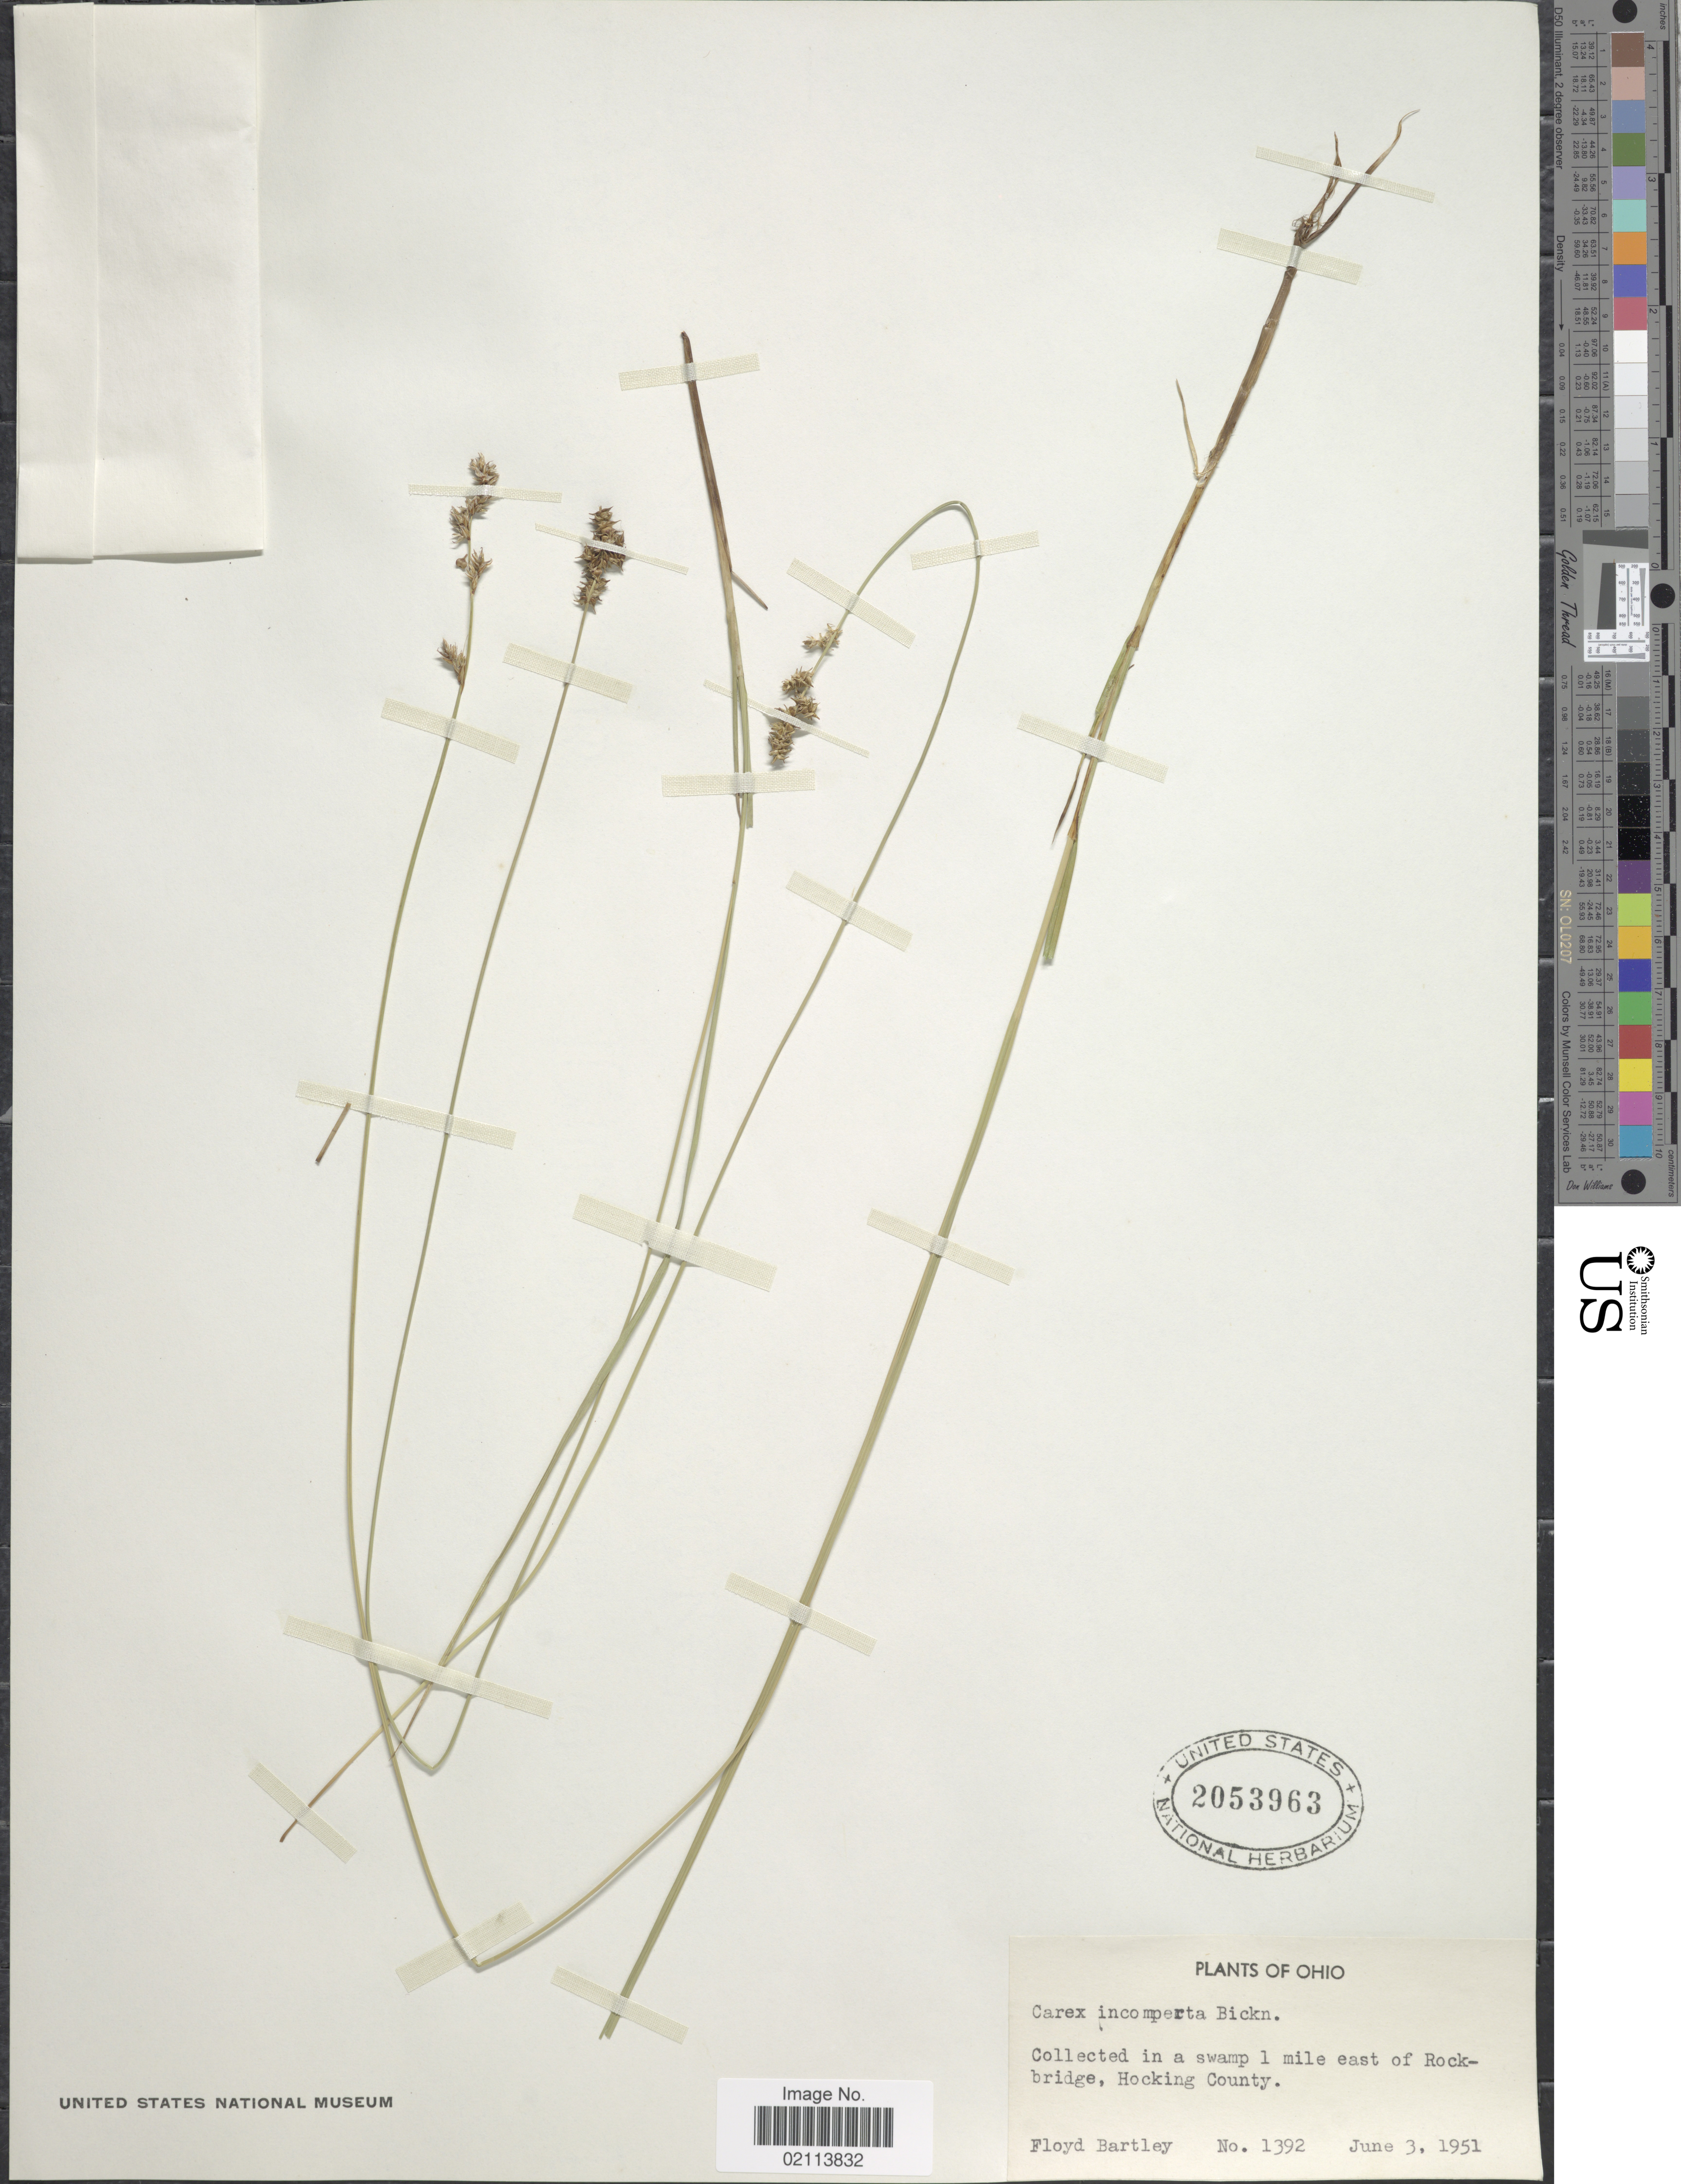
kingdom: Plantae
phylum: Tracheophyta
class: Liliopsida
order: Poales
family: Cyperaceae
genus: Carex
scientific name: Carex atlantica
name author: L.H. Bailey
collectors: F. Bartley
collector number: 1392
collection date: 1951-06-03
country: United States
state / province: Ohio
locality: In a swamp 1 mile east of Rockbridge, Hocking County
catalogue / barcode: US 2053963